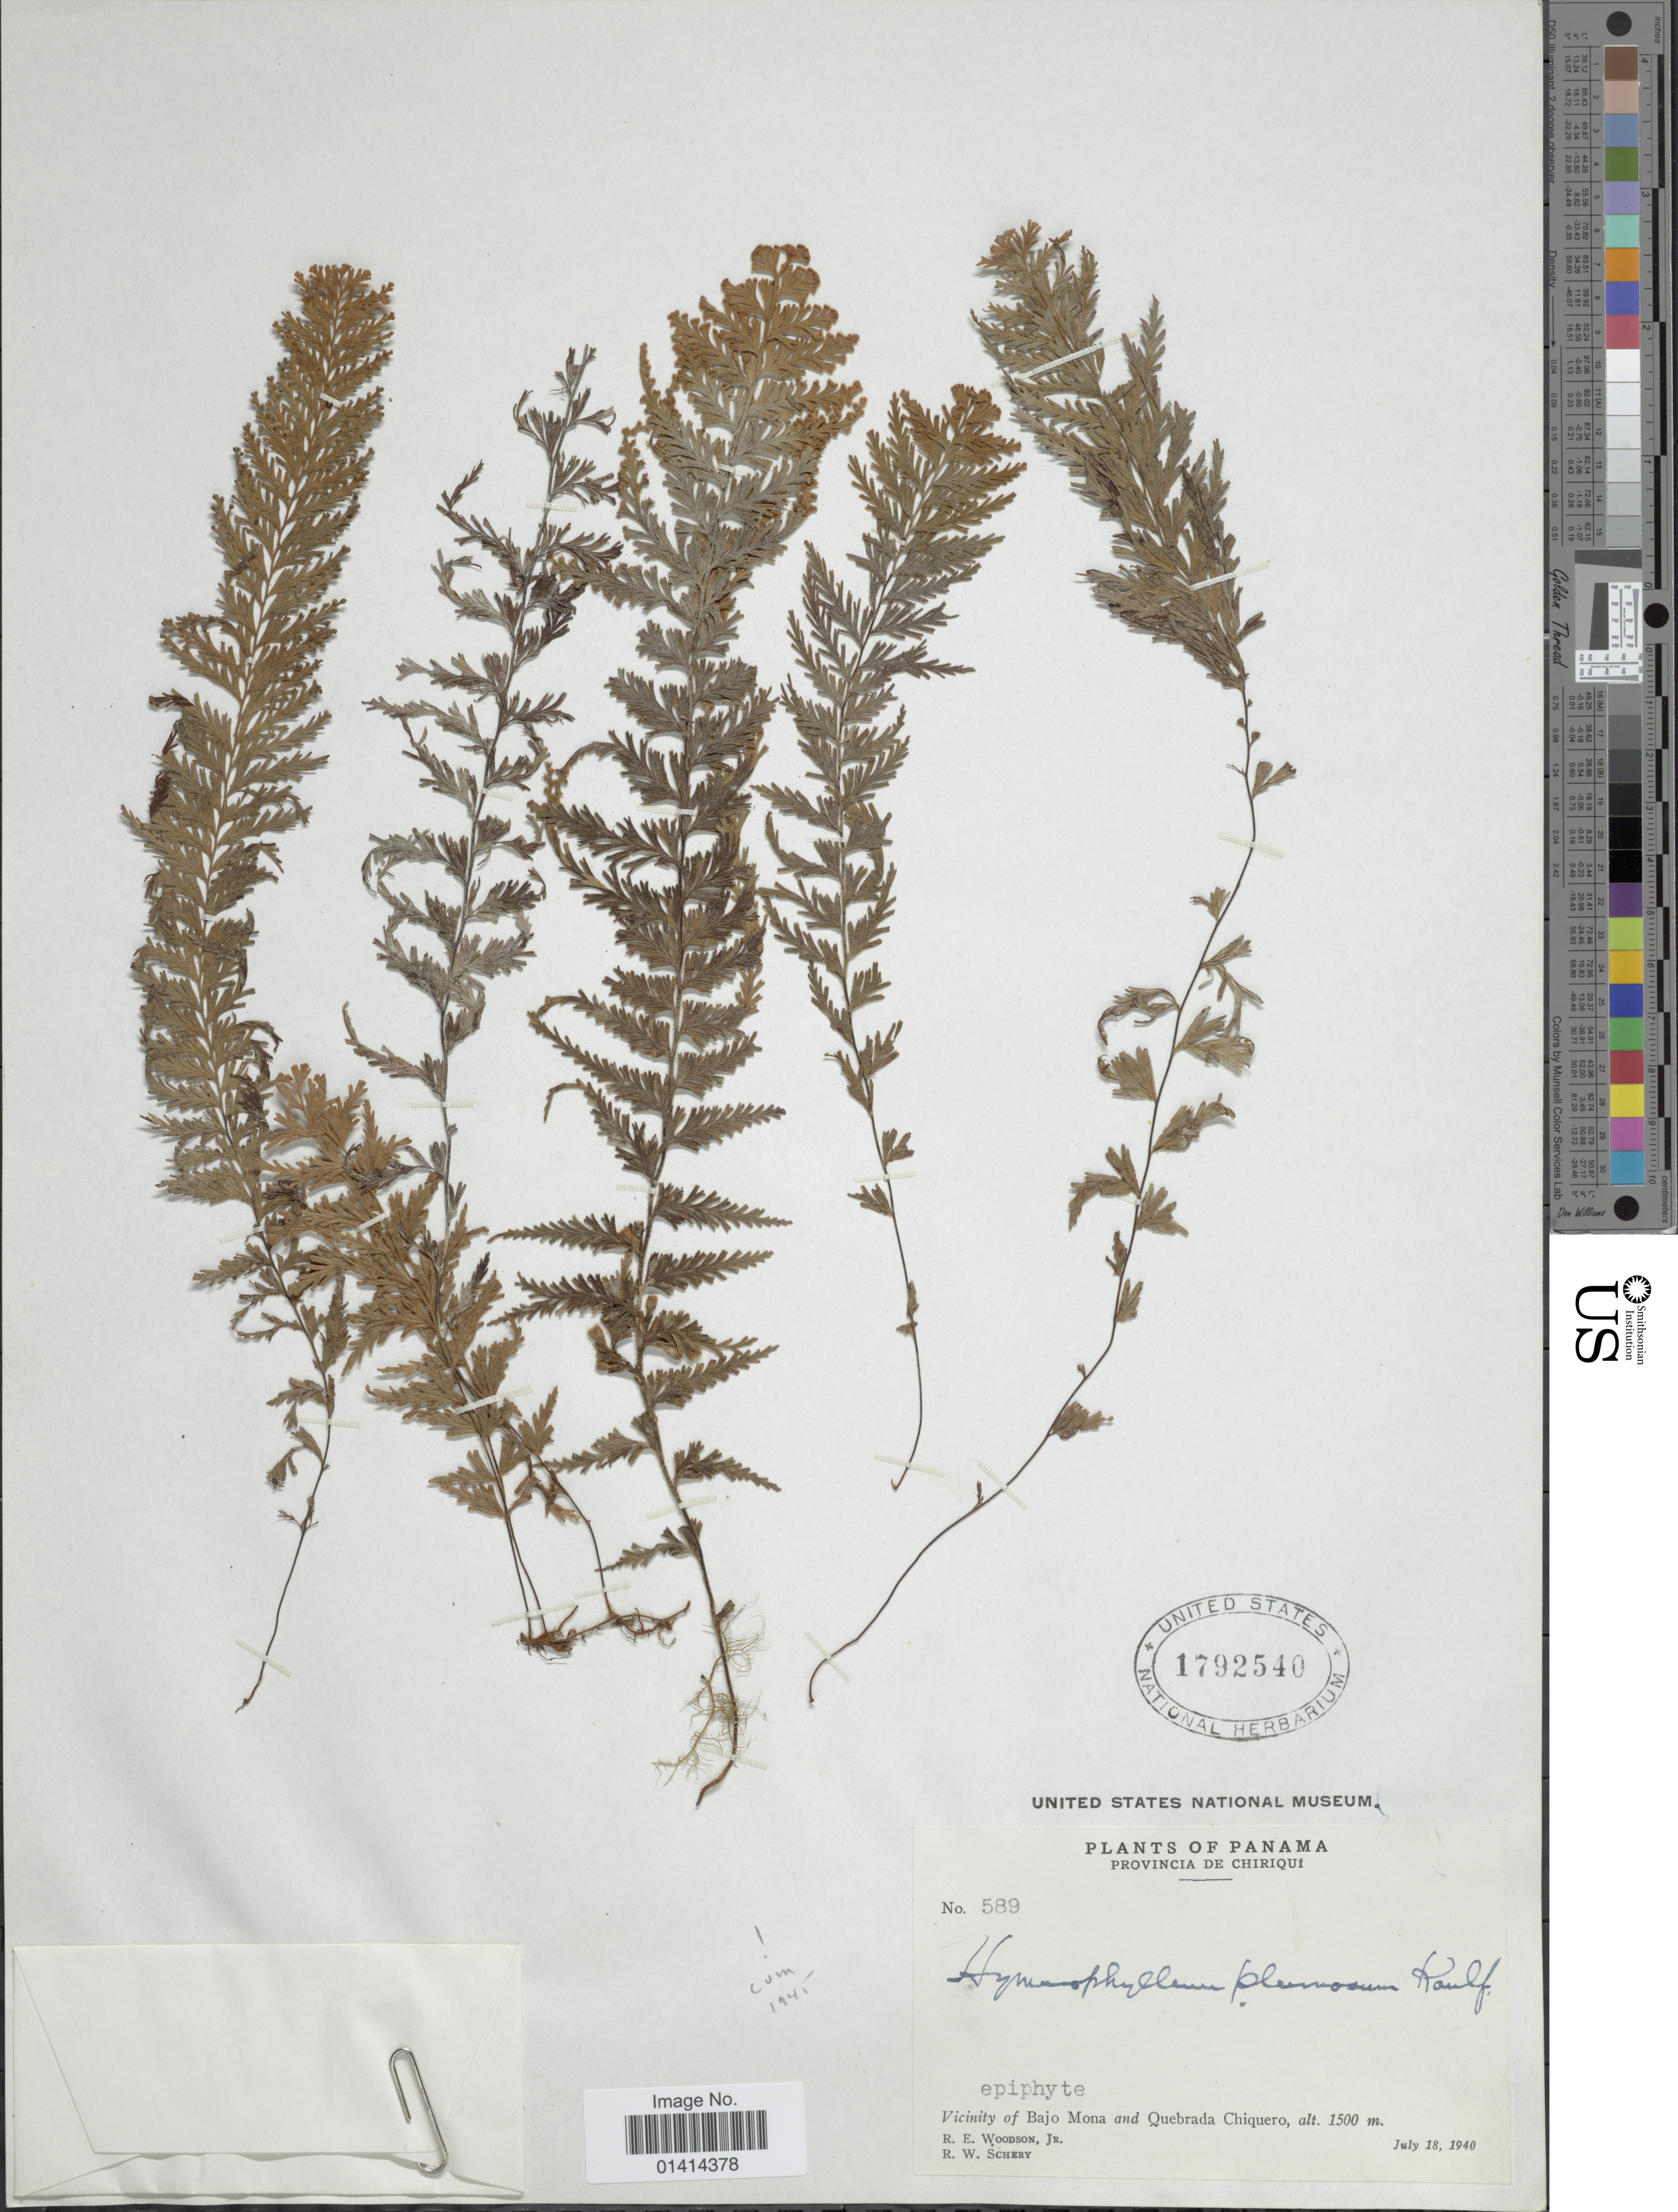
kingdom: Plantae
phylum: Tracheophyta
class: Polypodiopsida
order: Hymenophyllales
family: Hymenophyllaceae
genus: Hymenophyllum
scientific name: Hymenophyllum plumosum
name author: Kaulf.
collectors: R. E. Woodson & R. Scherry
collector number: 589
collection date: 1940-07-18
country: Panama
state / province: Chiriqui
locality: Vicinity of bajo Mona and Quebrada Chiquero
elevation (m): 1500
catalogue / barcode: US 1792540